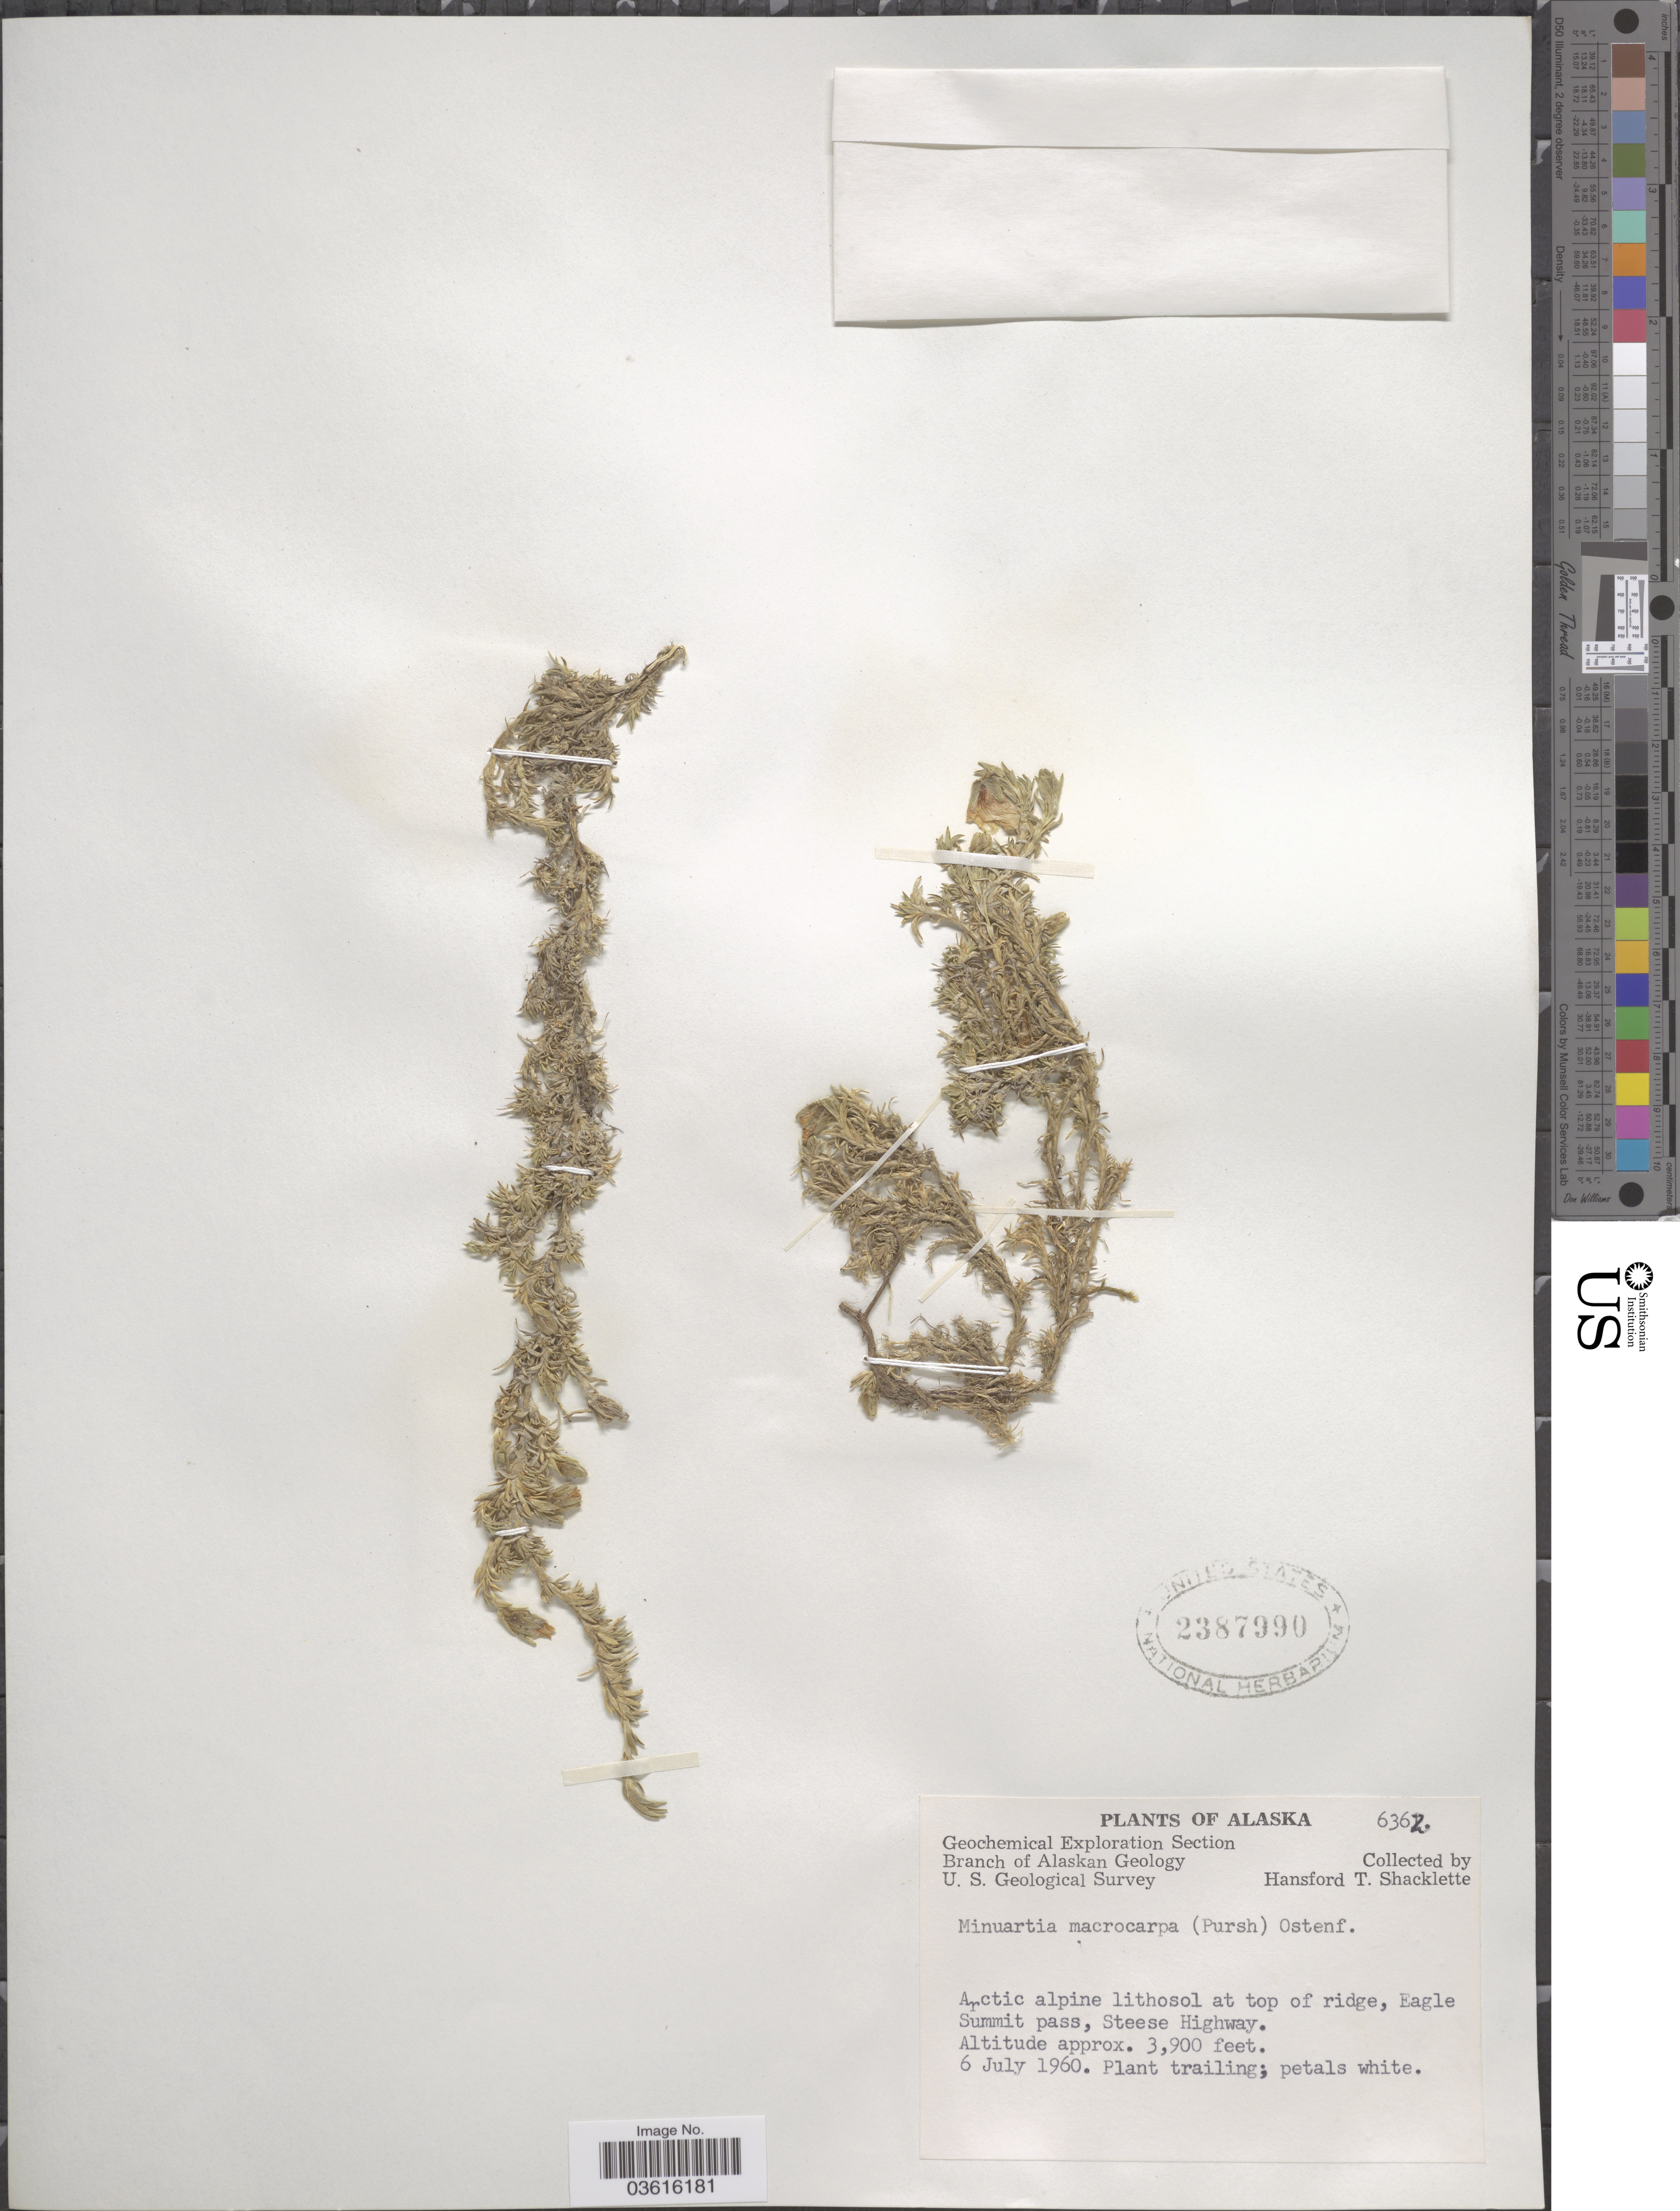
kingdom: Plantae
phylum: Tracheophyta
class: Magnoliopsida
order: Caryophyllales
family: Caryophyllaceae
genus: Pseudocherleria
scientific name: Pseudocherleria macrocarpa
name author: (Pursh) Dillenb. & Kadereit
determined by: U.S. National Herbarium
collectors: H. Schacklette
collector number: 6362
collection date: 1960-07-06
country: United States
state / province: Alaska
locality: Eagle Summit pass, Steese Highway.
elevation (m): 1189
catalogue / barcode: US 2387990